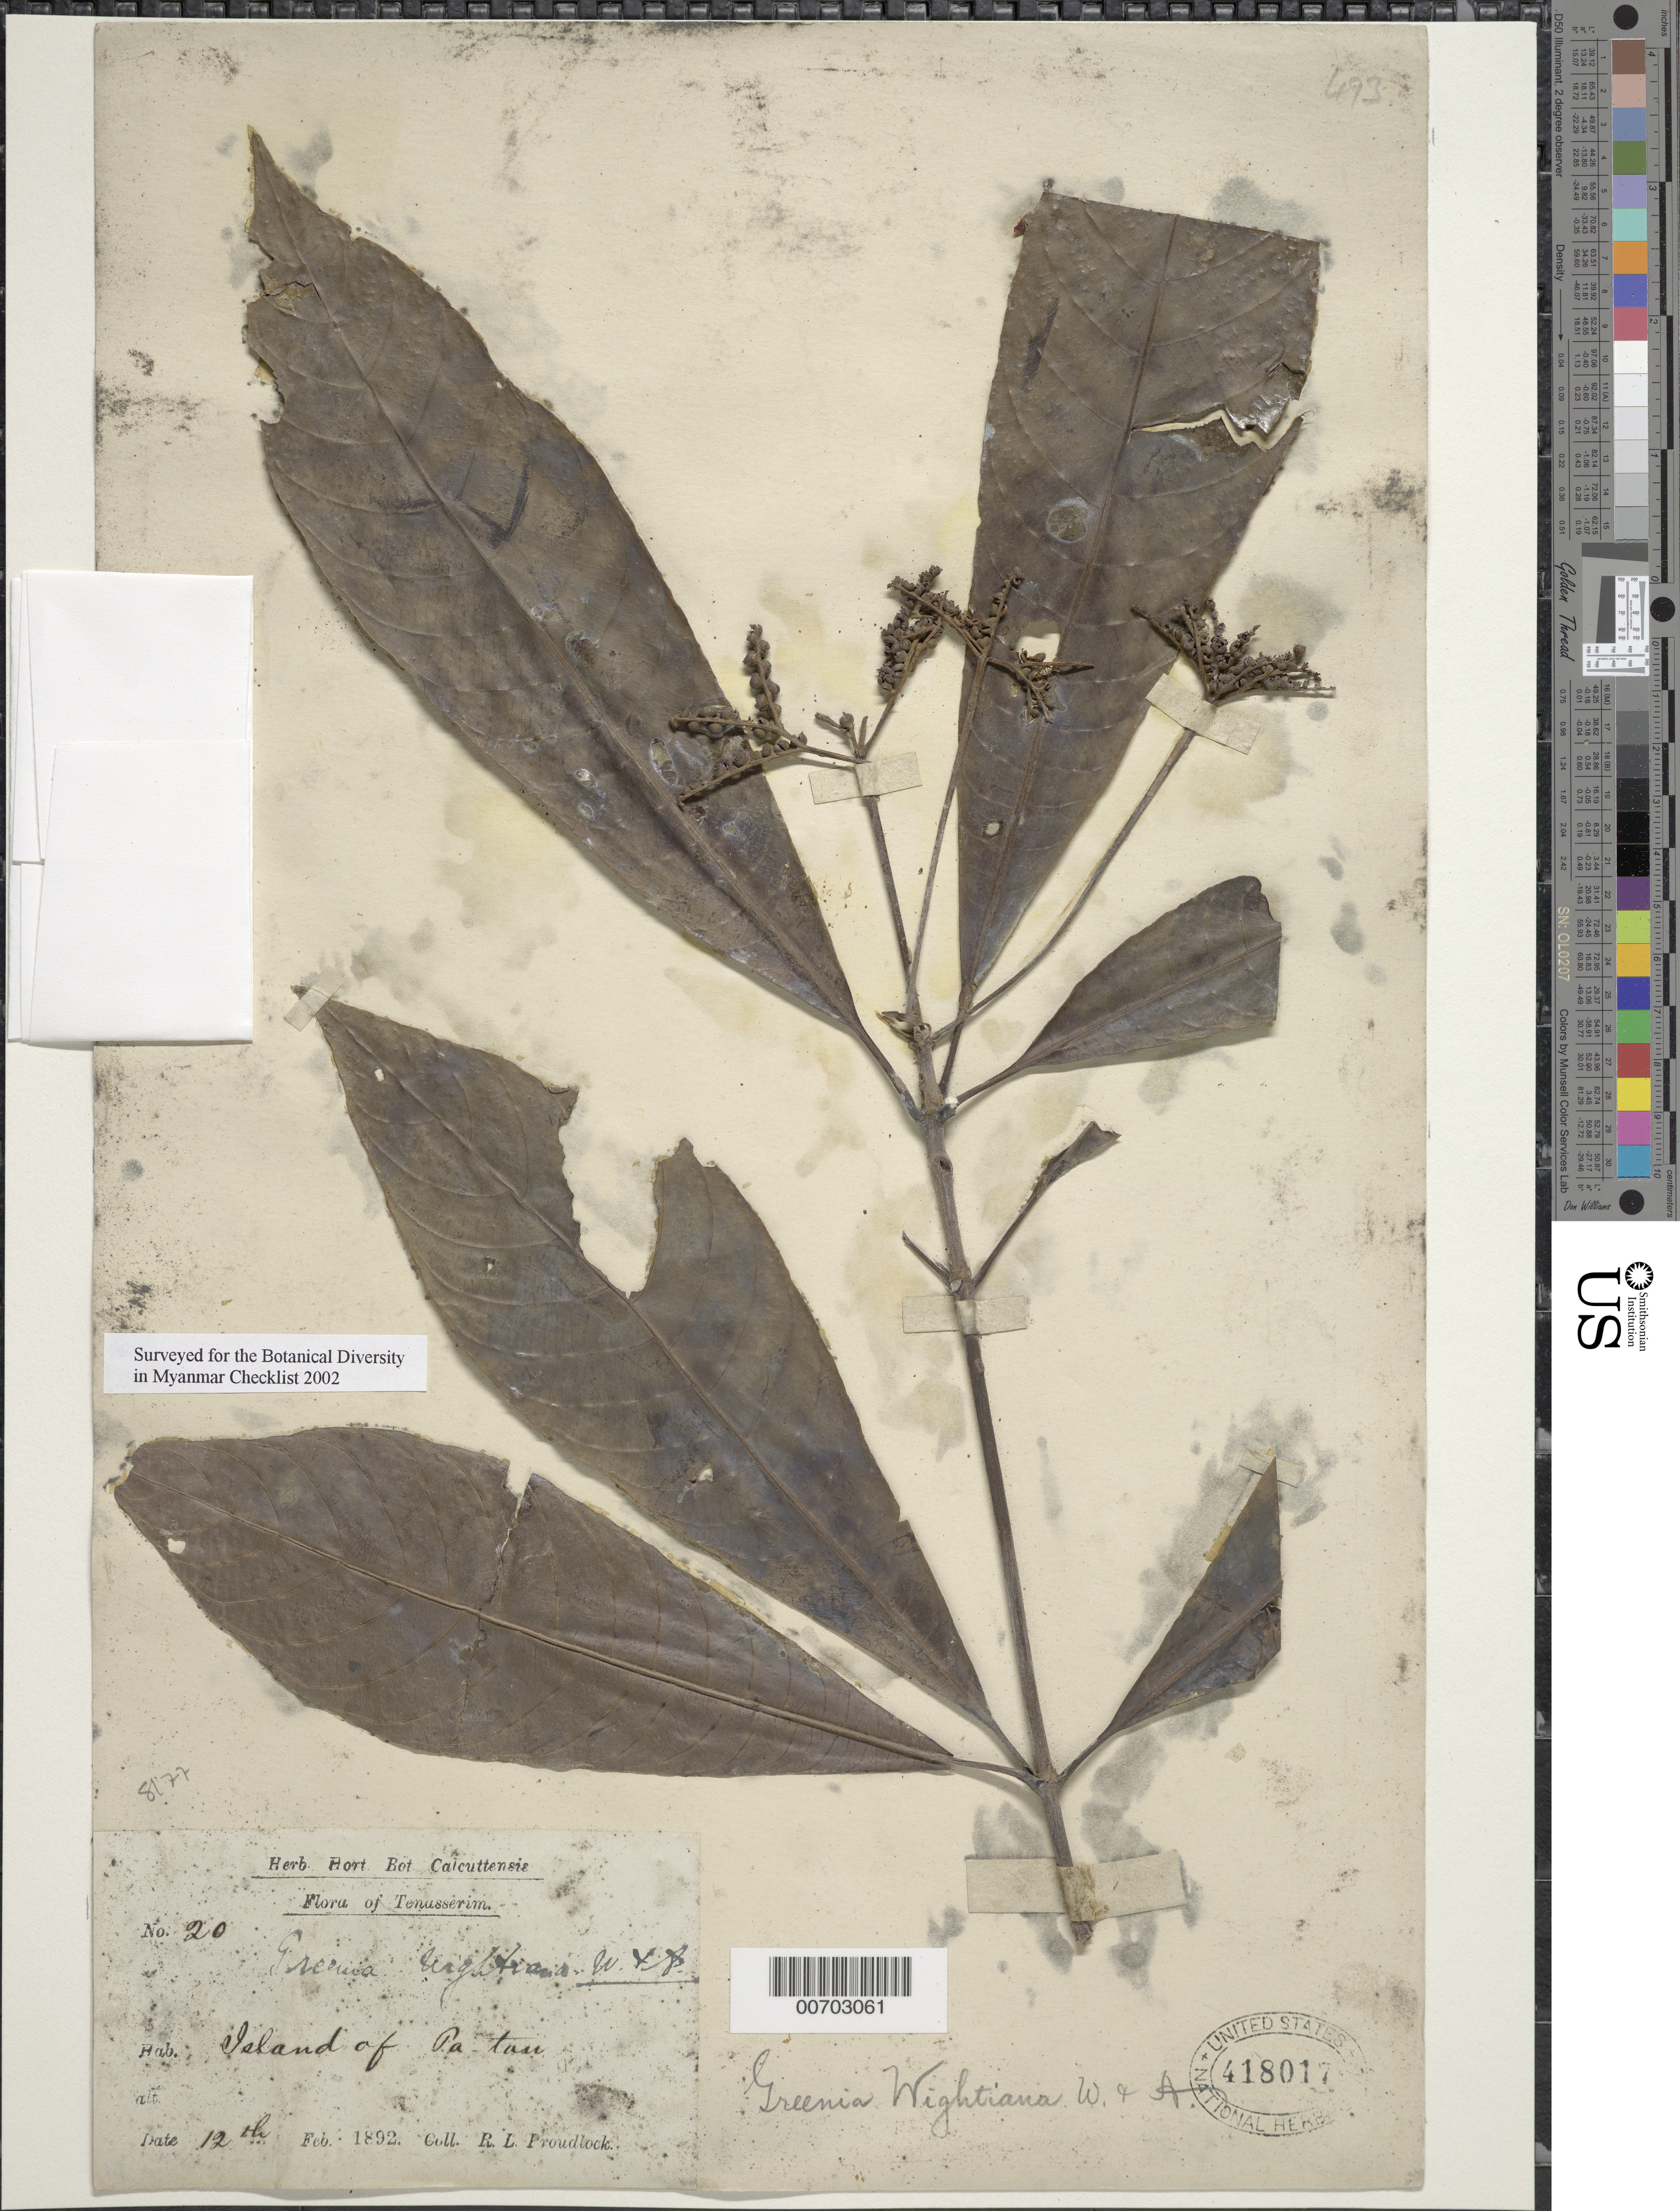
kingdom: Plantae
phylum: Tracheophyta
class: Magnoliopsida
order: Gentianales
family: Rubiaceae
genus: Greenea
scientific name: Greenea wightiana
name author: Wight & Arn.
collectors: R. Proudlock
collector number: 20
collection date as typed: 12 Feb 1892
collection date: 1892-02-12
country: Myanmar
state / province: Tenasserim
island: Pa-tass I.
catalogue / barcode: US 418017